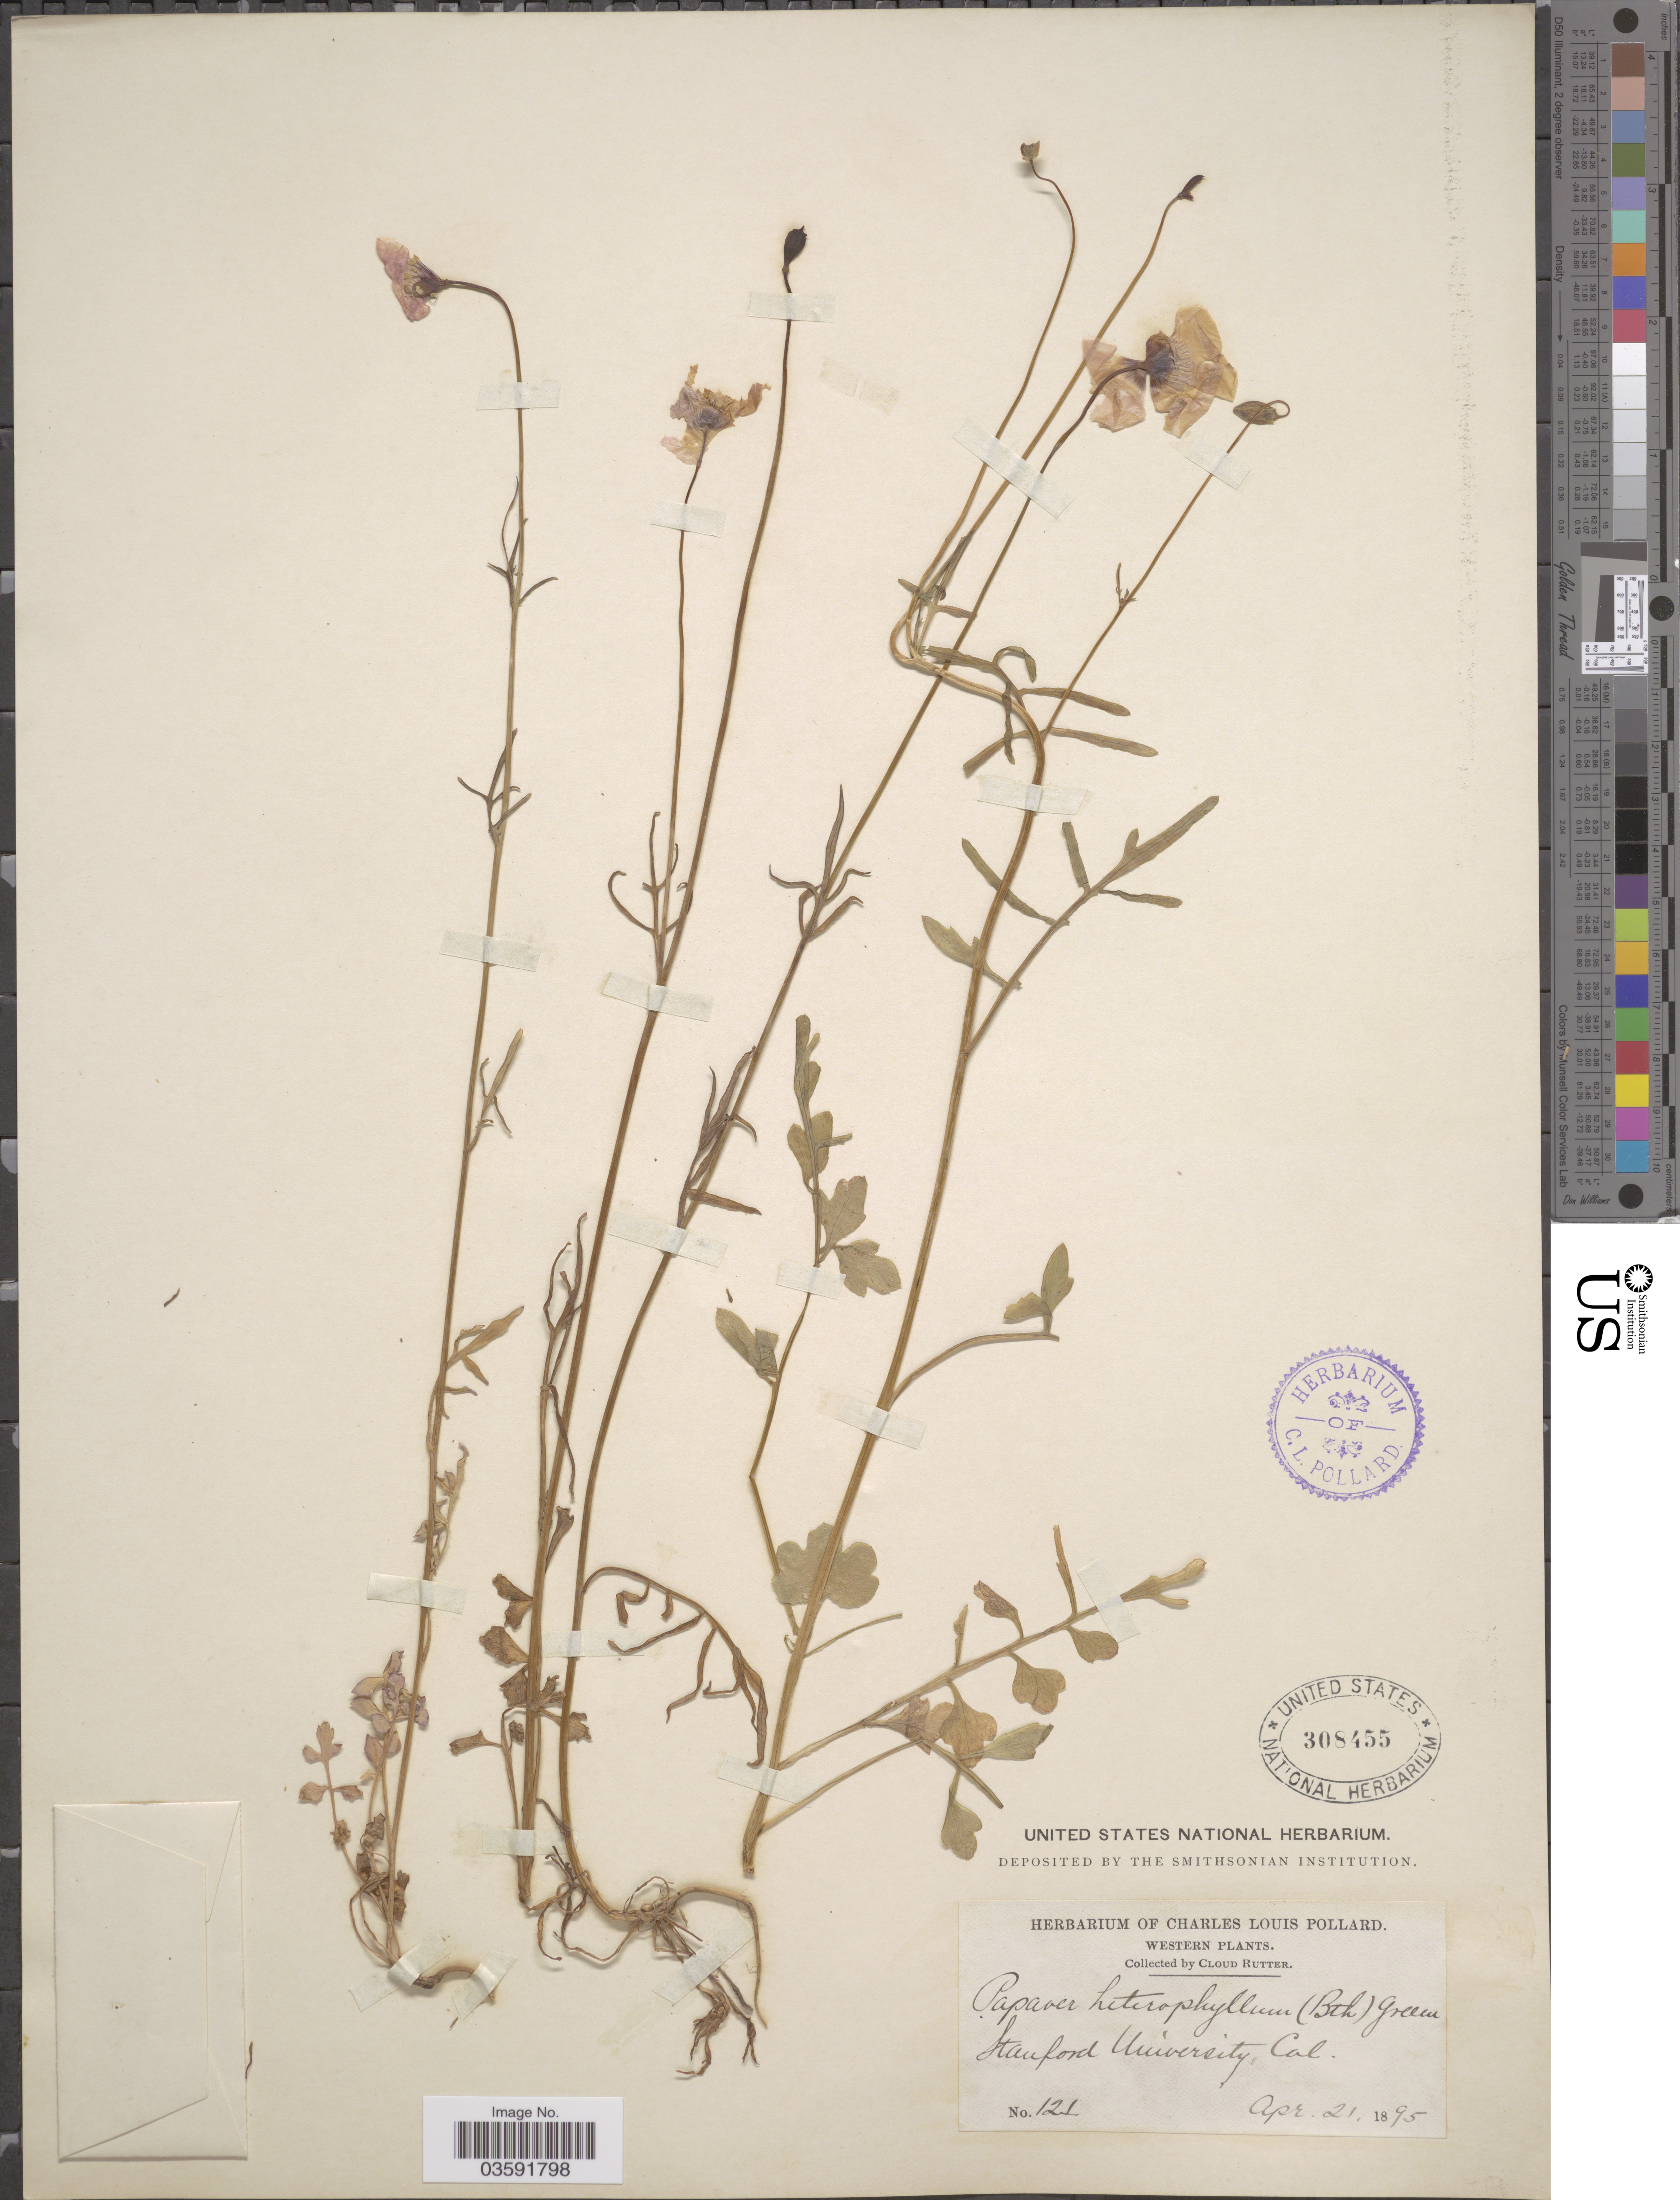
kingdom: Plantae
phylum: Tracheophyta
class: Magnoliopsida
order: Ranunculales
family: Papaveraceae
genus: Papaver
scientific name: Papaver heterophyllum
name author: (Benth.) Greene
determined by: Strong, M. T., (US), Smithsonian Institution - National Museum of Natural History (UNITED STATES)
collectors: C. Rutter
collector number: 121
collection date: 1895-04-21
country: United States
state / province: California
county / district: Santa Clara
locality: Western. Stanford University.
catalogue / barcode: US 308455